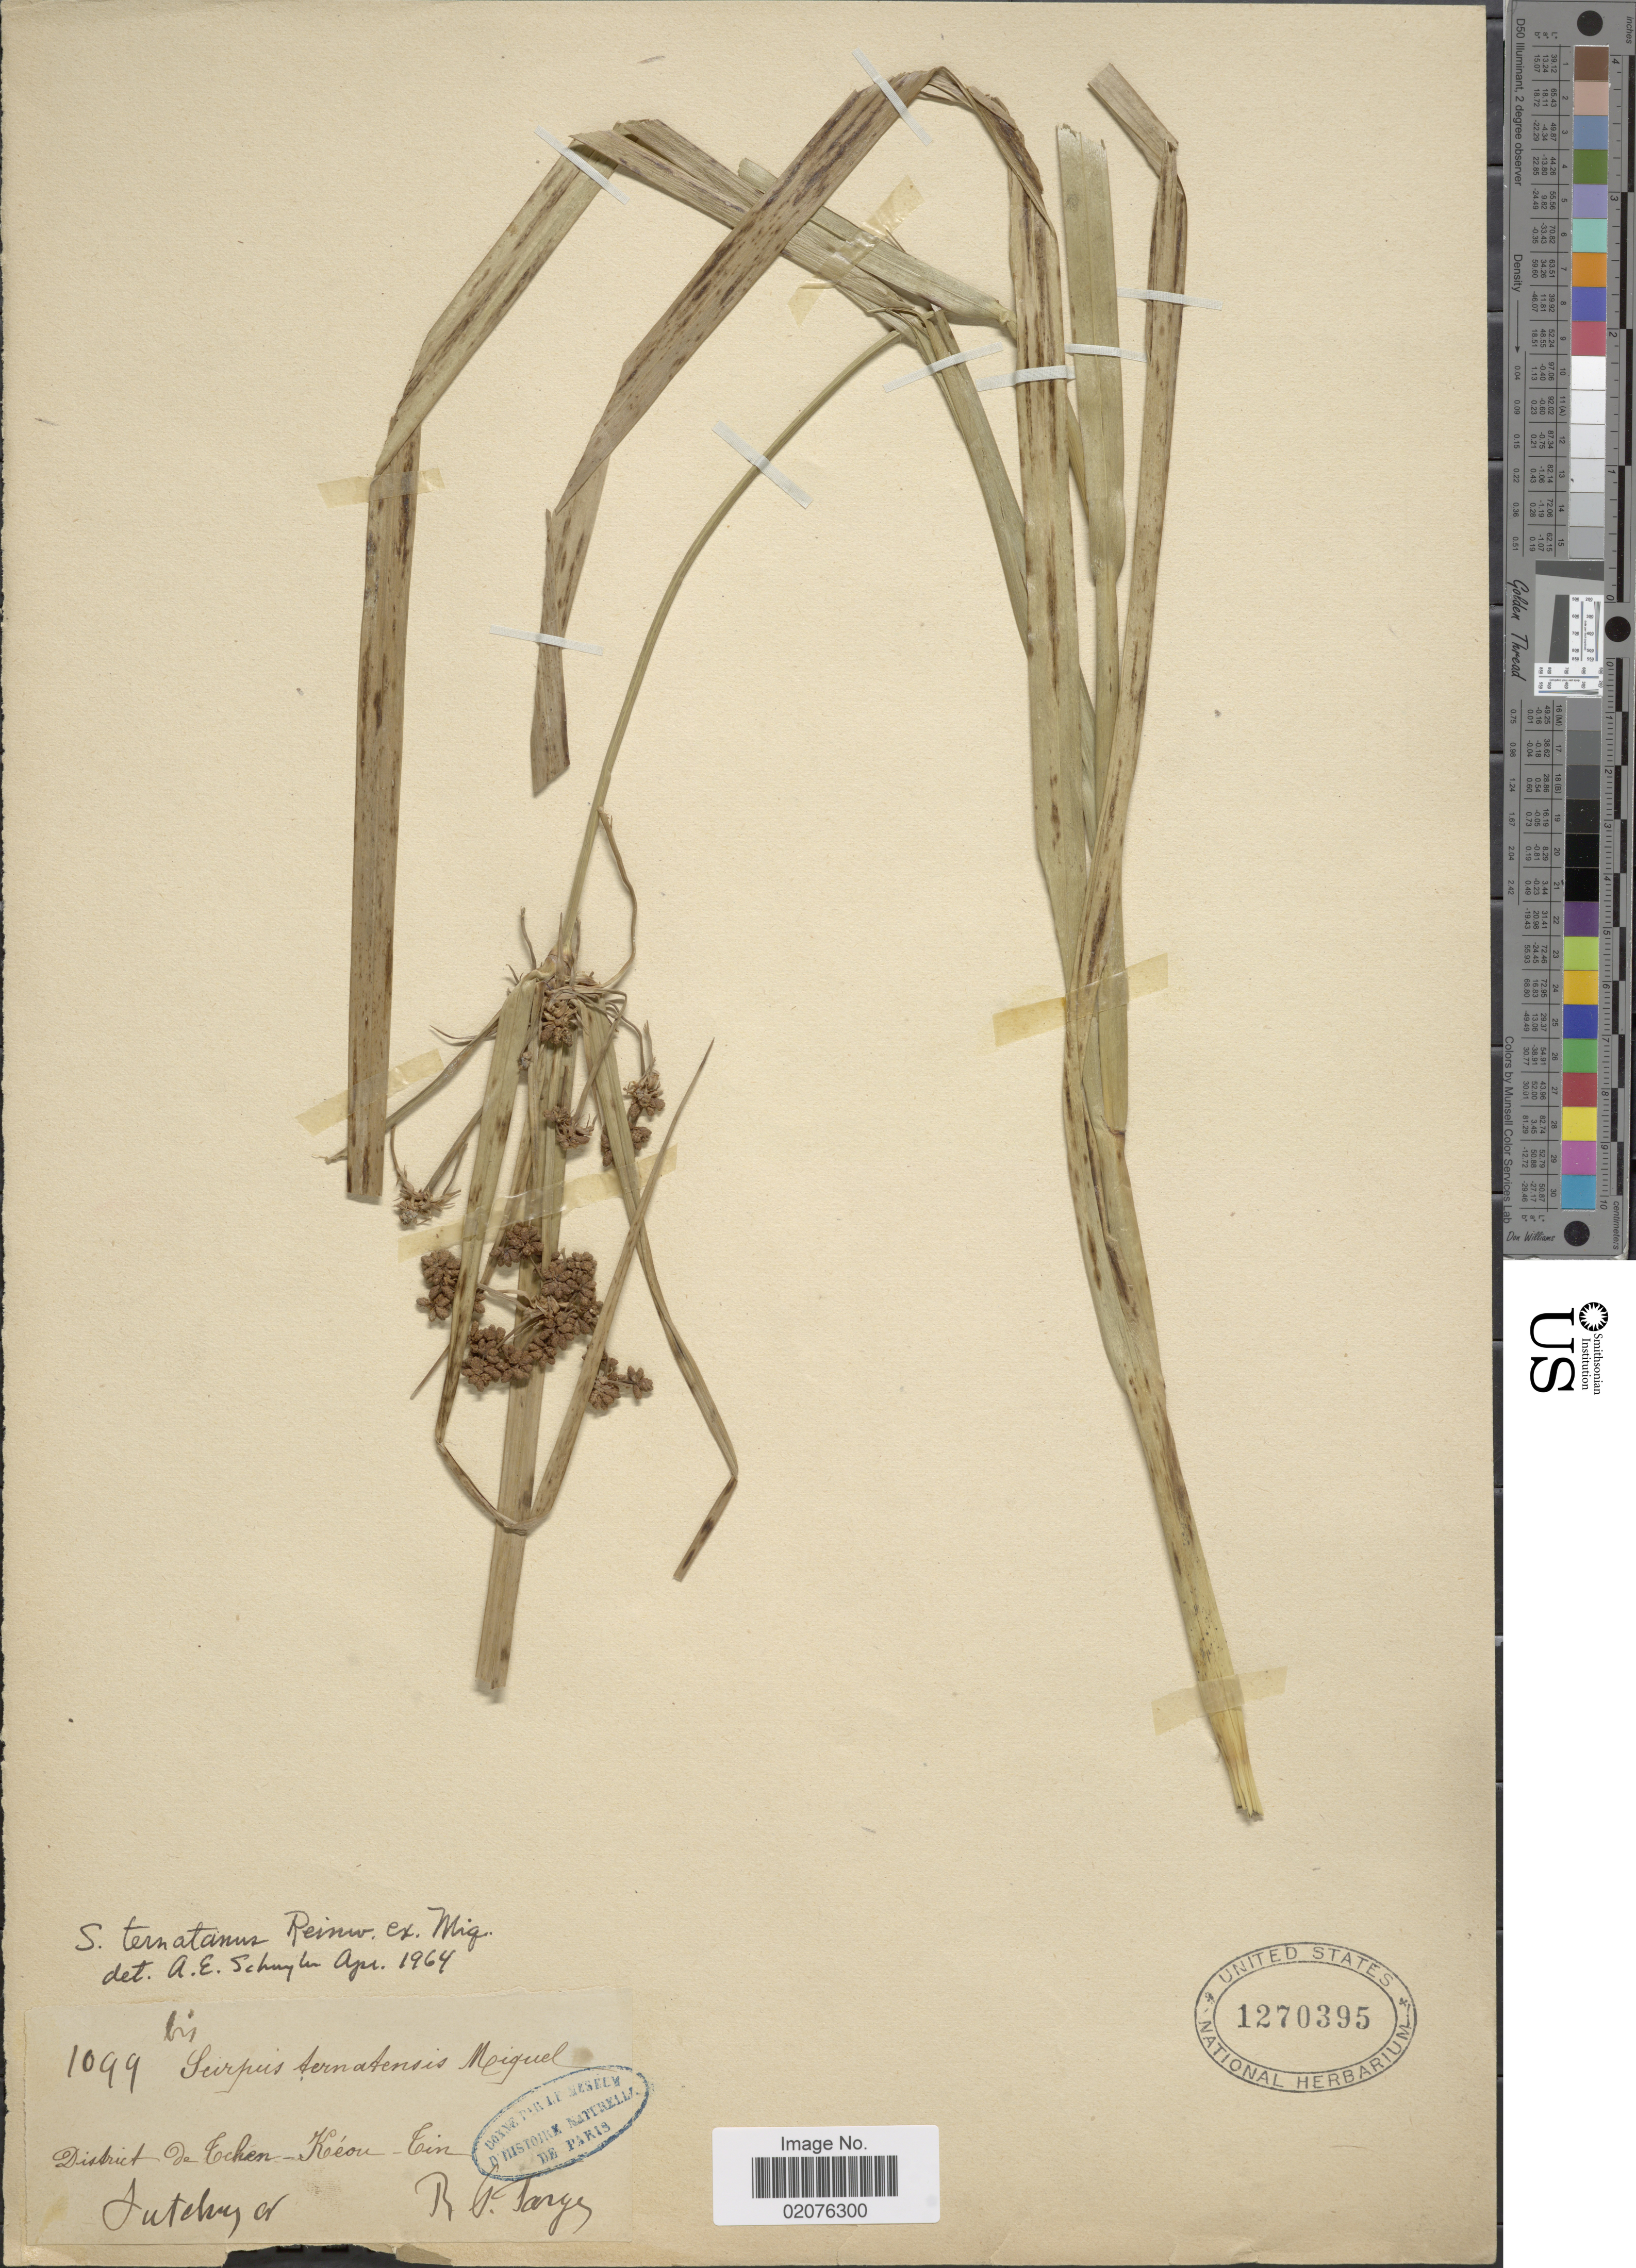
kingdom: Plantae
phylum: Tracheophyta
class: Liliopsida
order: Poales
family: Cyperaceae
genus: Scirpus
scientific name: Scirpus ternatanus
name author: Reinw. ex Miq.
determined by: Schuyler, A. E.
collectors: R. Targe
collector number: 1099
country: China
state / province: Hubei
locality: District de Tocken Keou Tin [interpreted]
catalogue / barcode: US 1270395